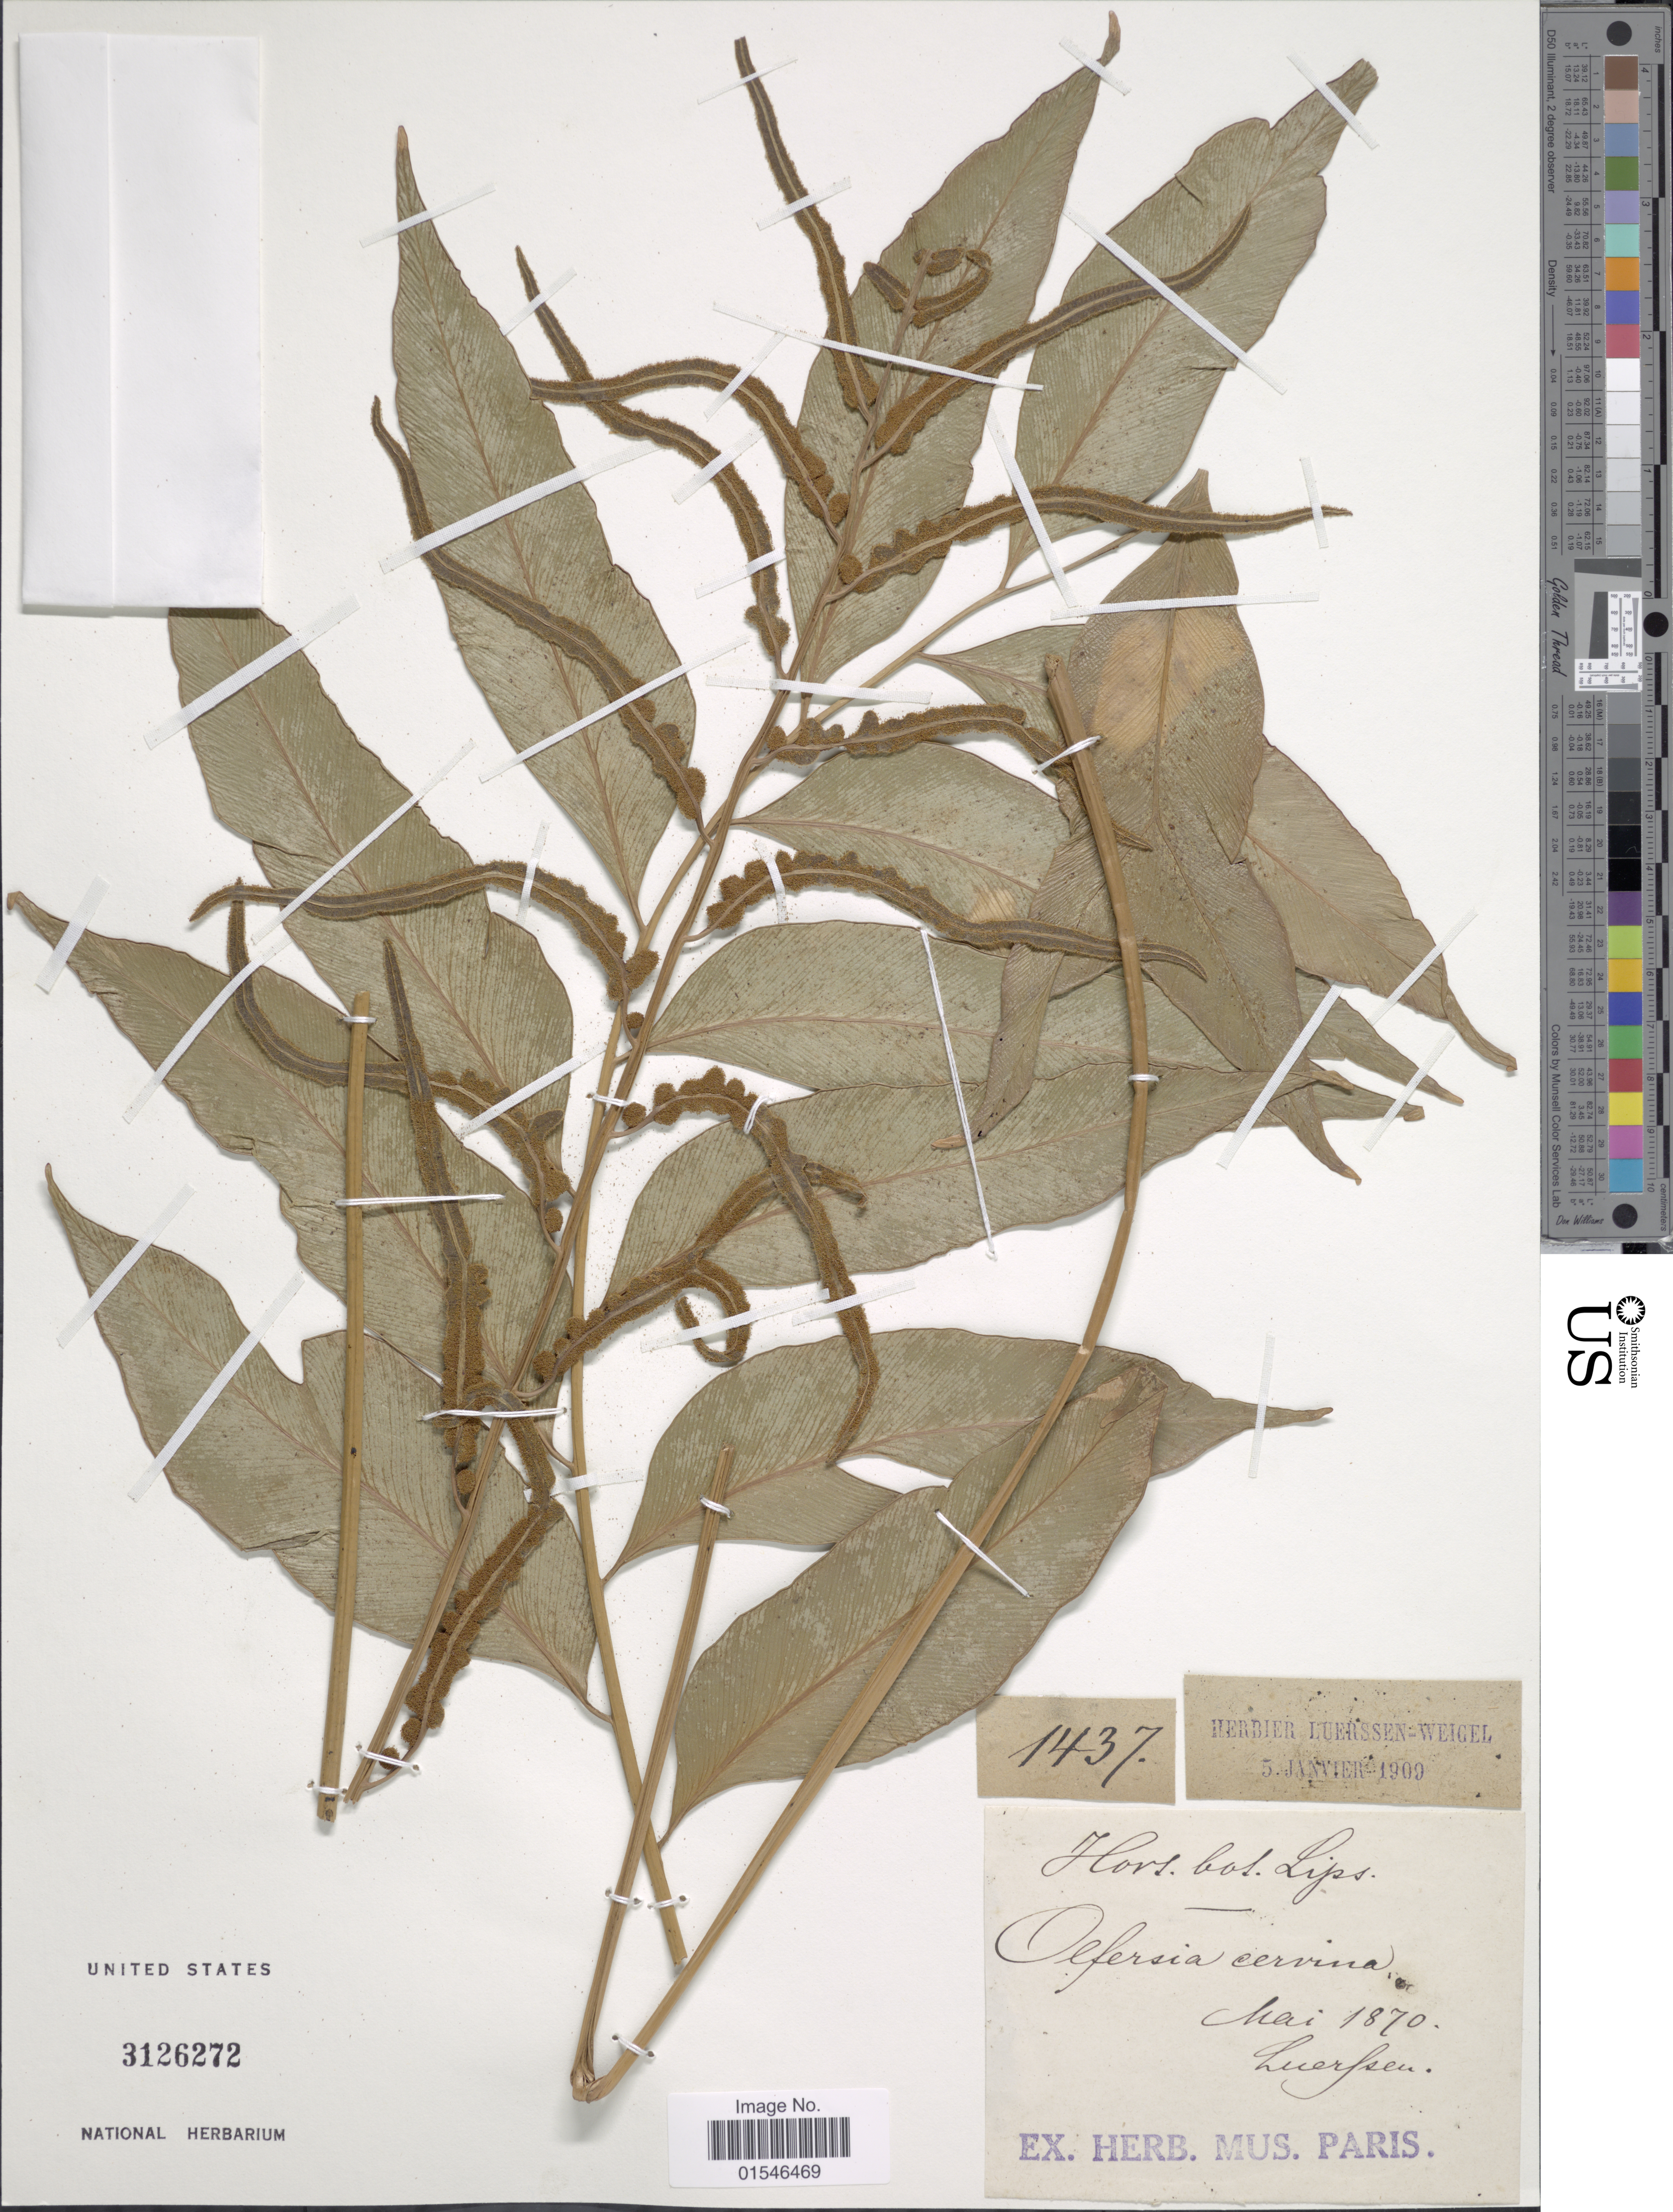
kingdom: Plantae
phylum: Tracheophyta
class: Polypodiopsida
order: Polypodiales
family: Dryopteridaceae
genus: Olfersia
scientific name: Olfersia cervina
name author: (L.) Kunze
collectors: Luerssen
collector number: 1437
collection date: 1870-05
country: Germany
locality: Hort. bot. Lips.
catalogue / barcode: US 3126272